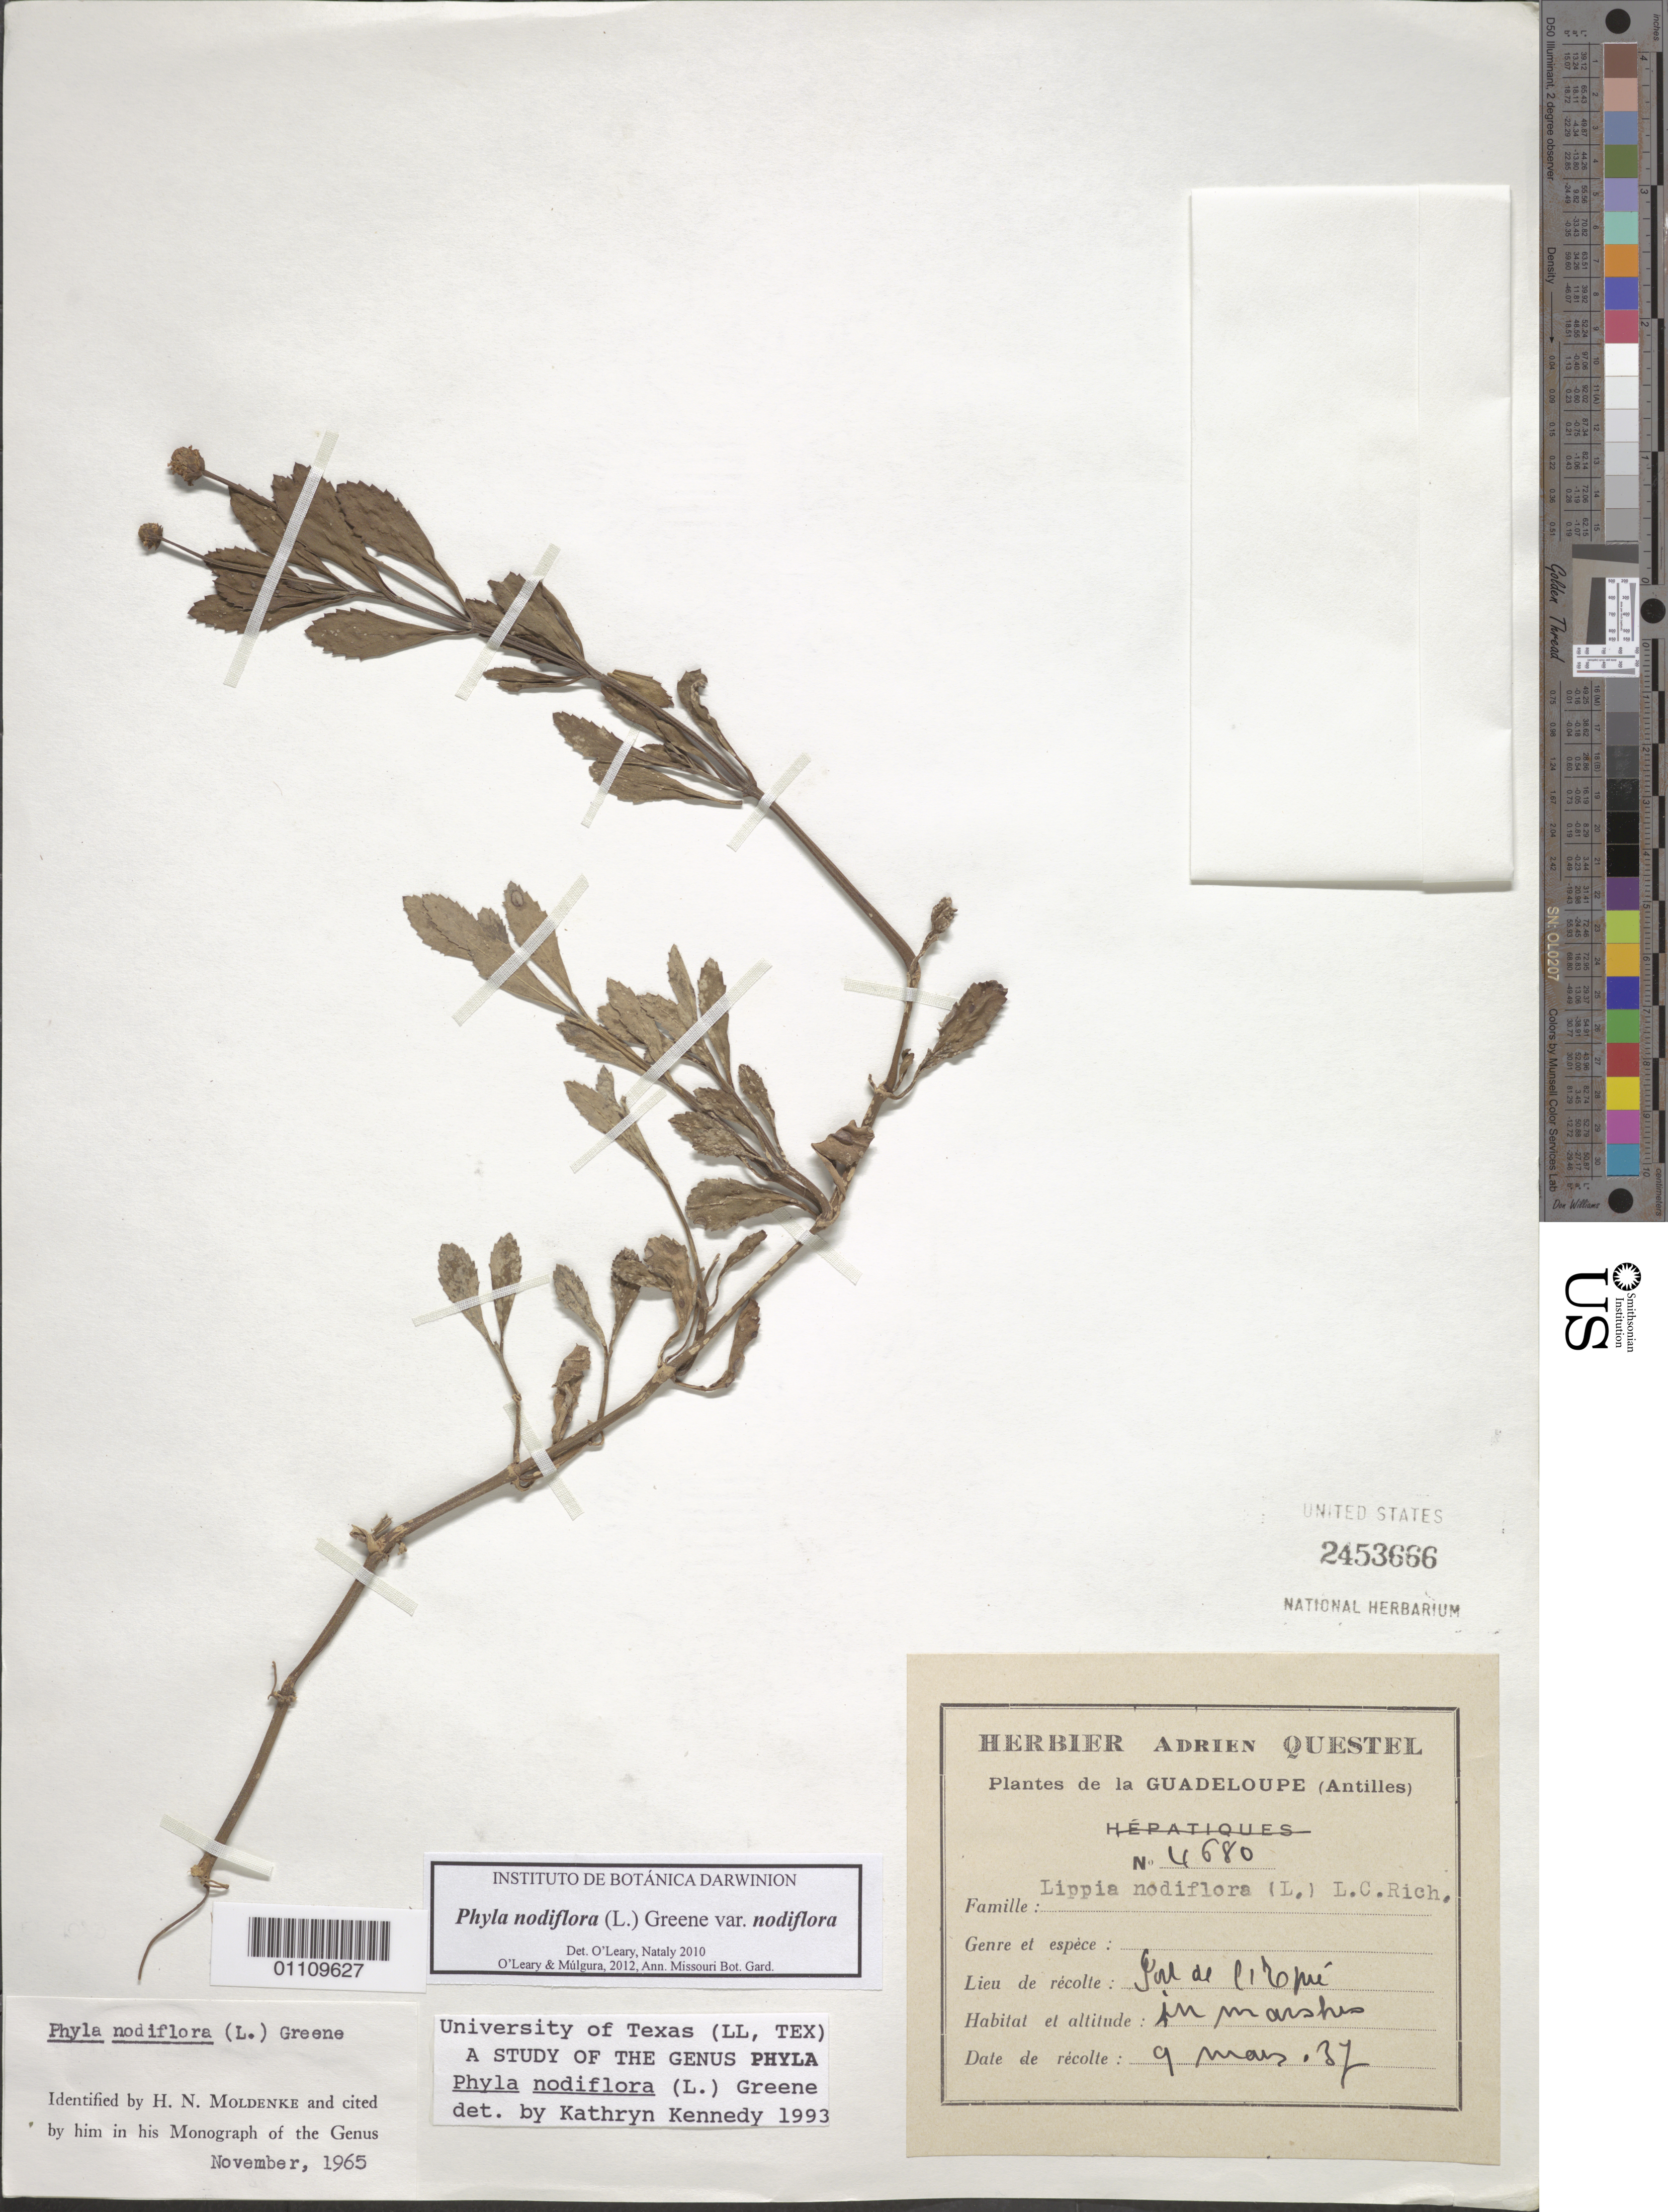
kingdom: Plantae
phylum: Tracheophyta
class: Magnoliopsida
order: Lamiales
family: Verbenaceae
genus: Phyla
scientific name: Phyla nodiflora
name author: (L.) Greene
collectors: A. Questel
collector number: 4680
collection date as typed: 09 Mar 1937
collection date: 1937-03-09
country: Guadeloupe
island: Basse Terre [Guadeloupe]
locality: Sou de Ciropié [?]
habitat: In marshes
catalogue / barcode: US 2453666